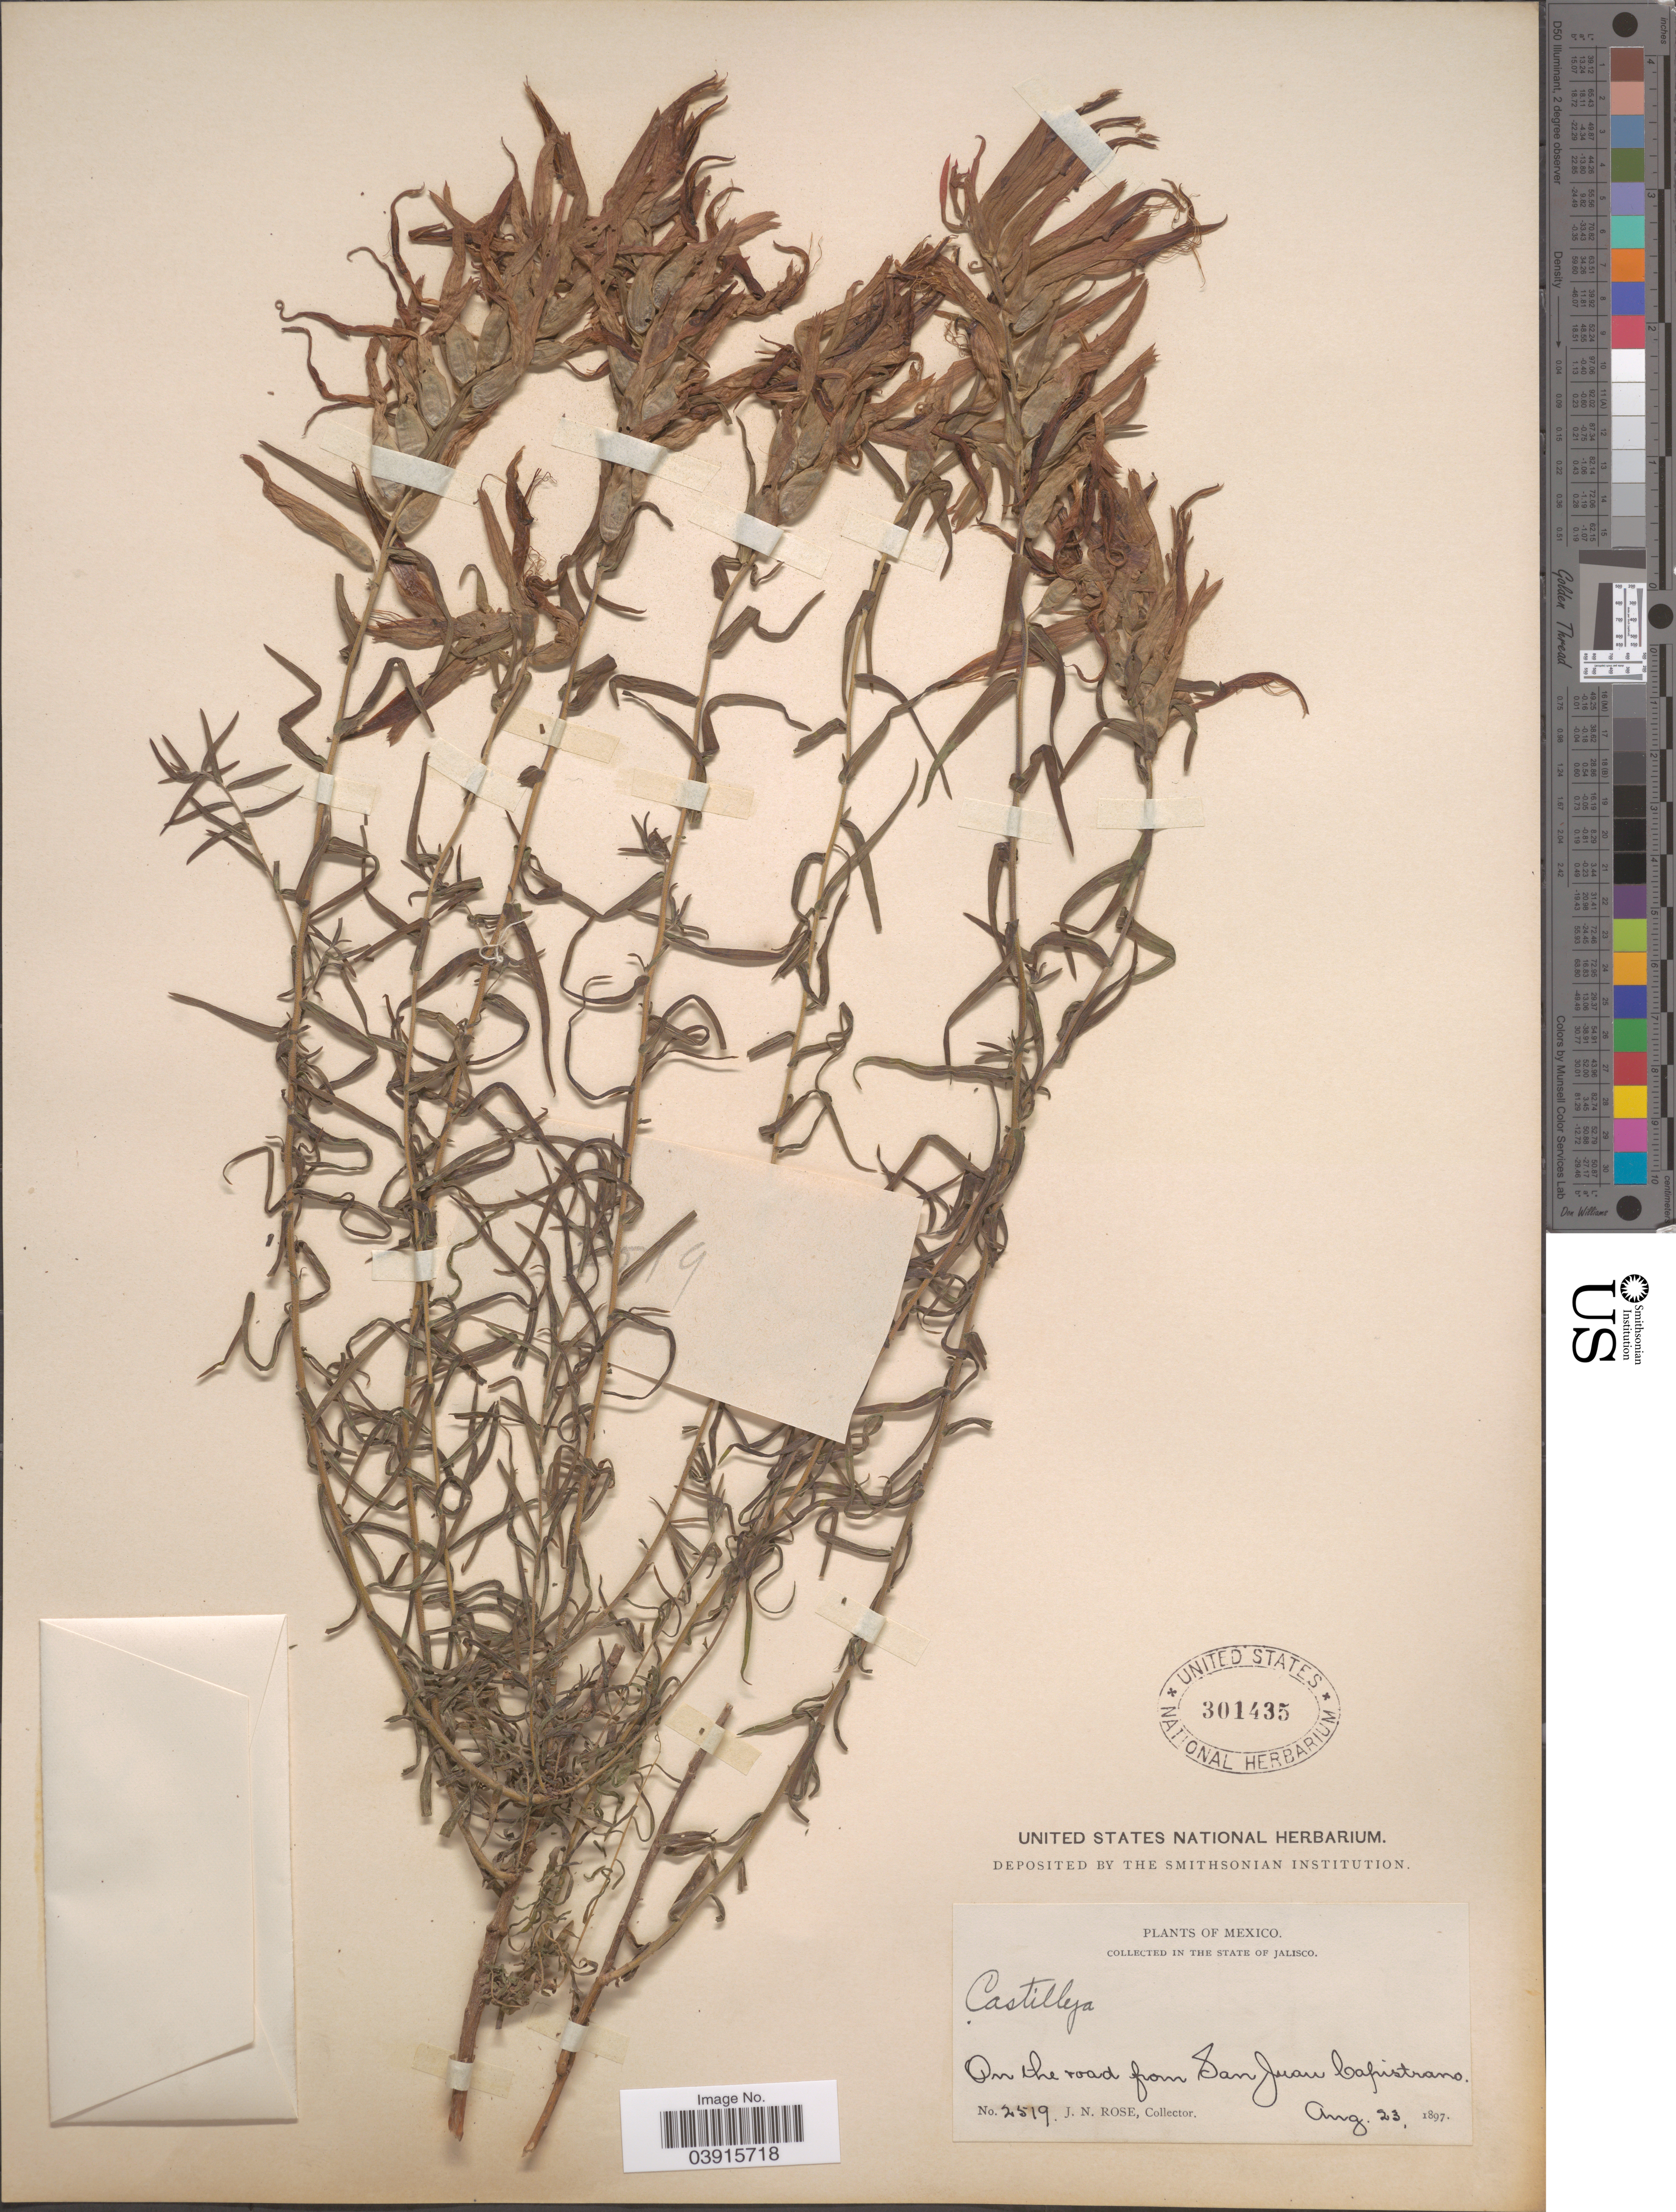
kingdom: Plantae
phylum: Tracheophyta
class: Magnoliopsida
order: Lamiales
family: Orobanchaceae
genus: Castilleja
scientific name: Castilleja tenuiflora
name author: Benth.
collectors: J. N. Rose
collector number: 2519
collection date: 1897-08-23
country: Mexico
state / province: Jalisco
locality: On the road from San Juan Capistrano.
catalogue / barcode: US 301435